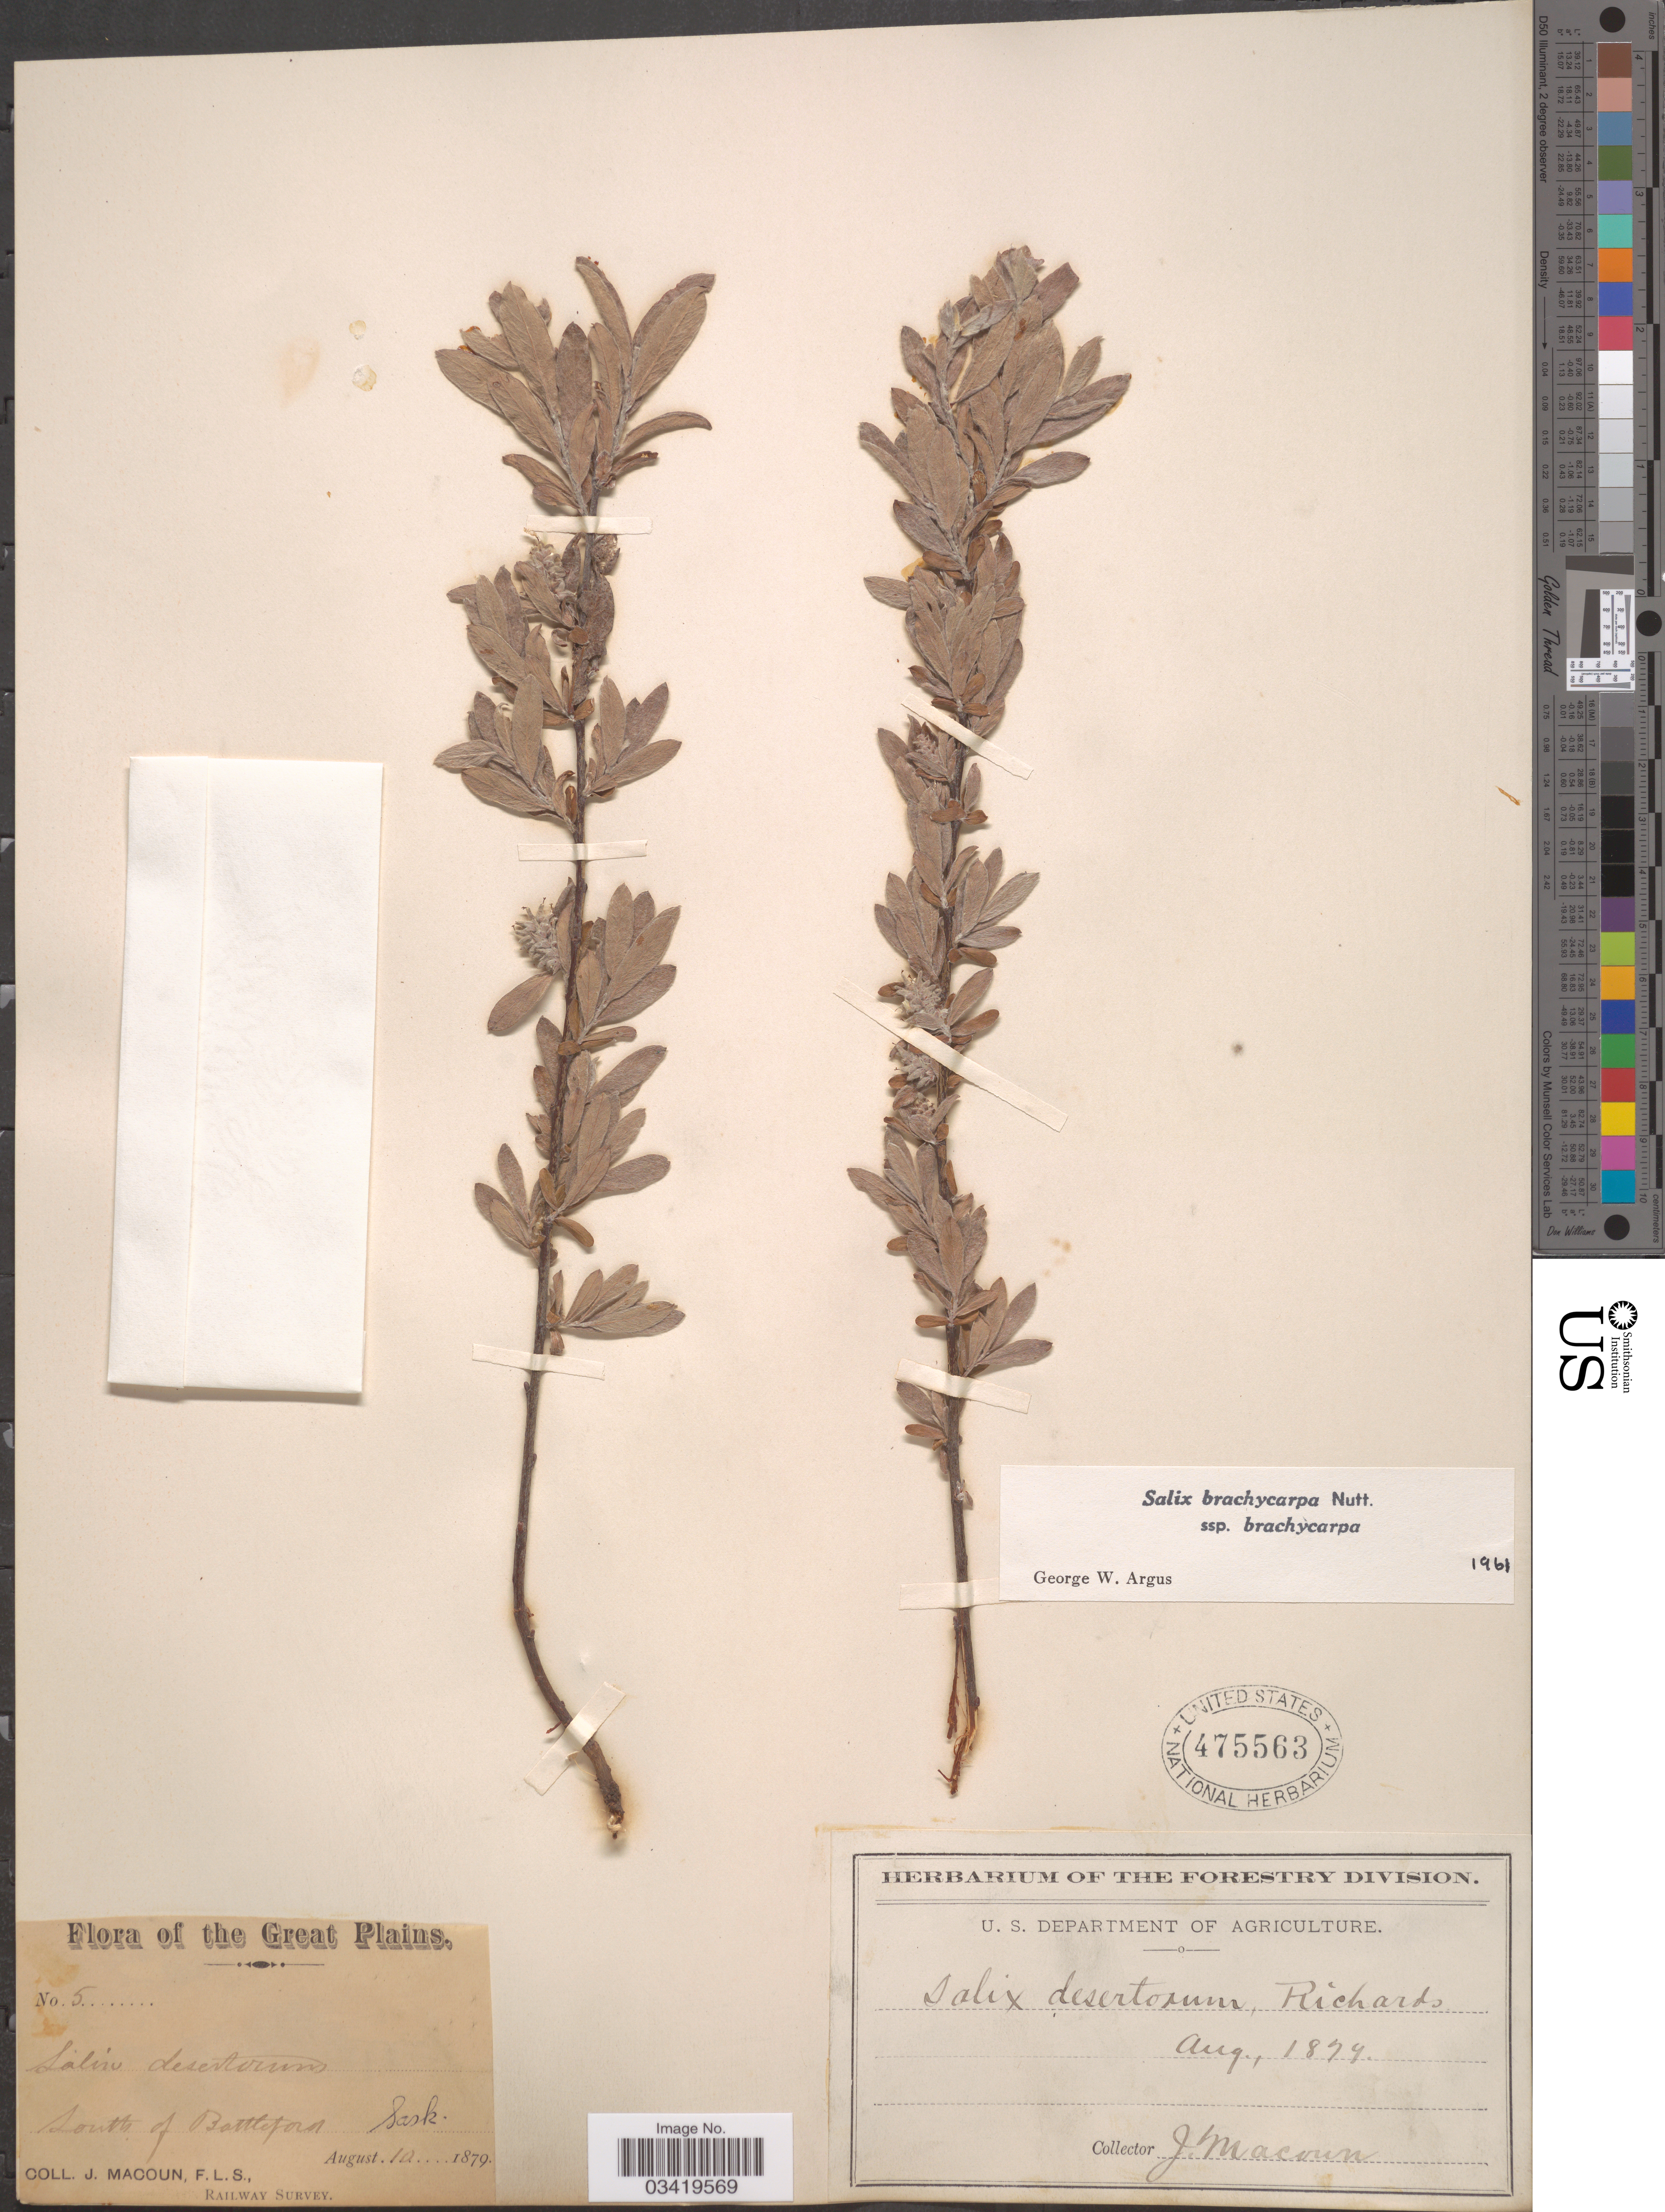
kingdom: Plantae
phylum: Tracheophyta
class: Magnoliopsida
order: Malpighiales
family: Salicaceae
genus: Salix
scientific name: Salix brachycarpa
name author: Nutt.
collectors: J. Macoun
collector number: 5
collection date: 1879-08-10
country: Canada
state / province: Saskatchewan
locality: The Great Plains. South of Battleford.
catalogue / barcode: US 475563